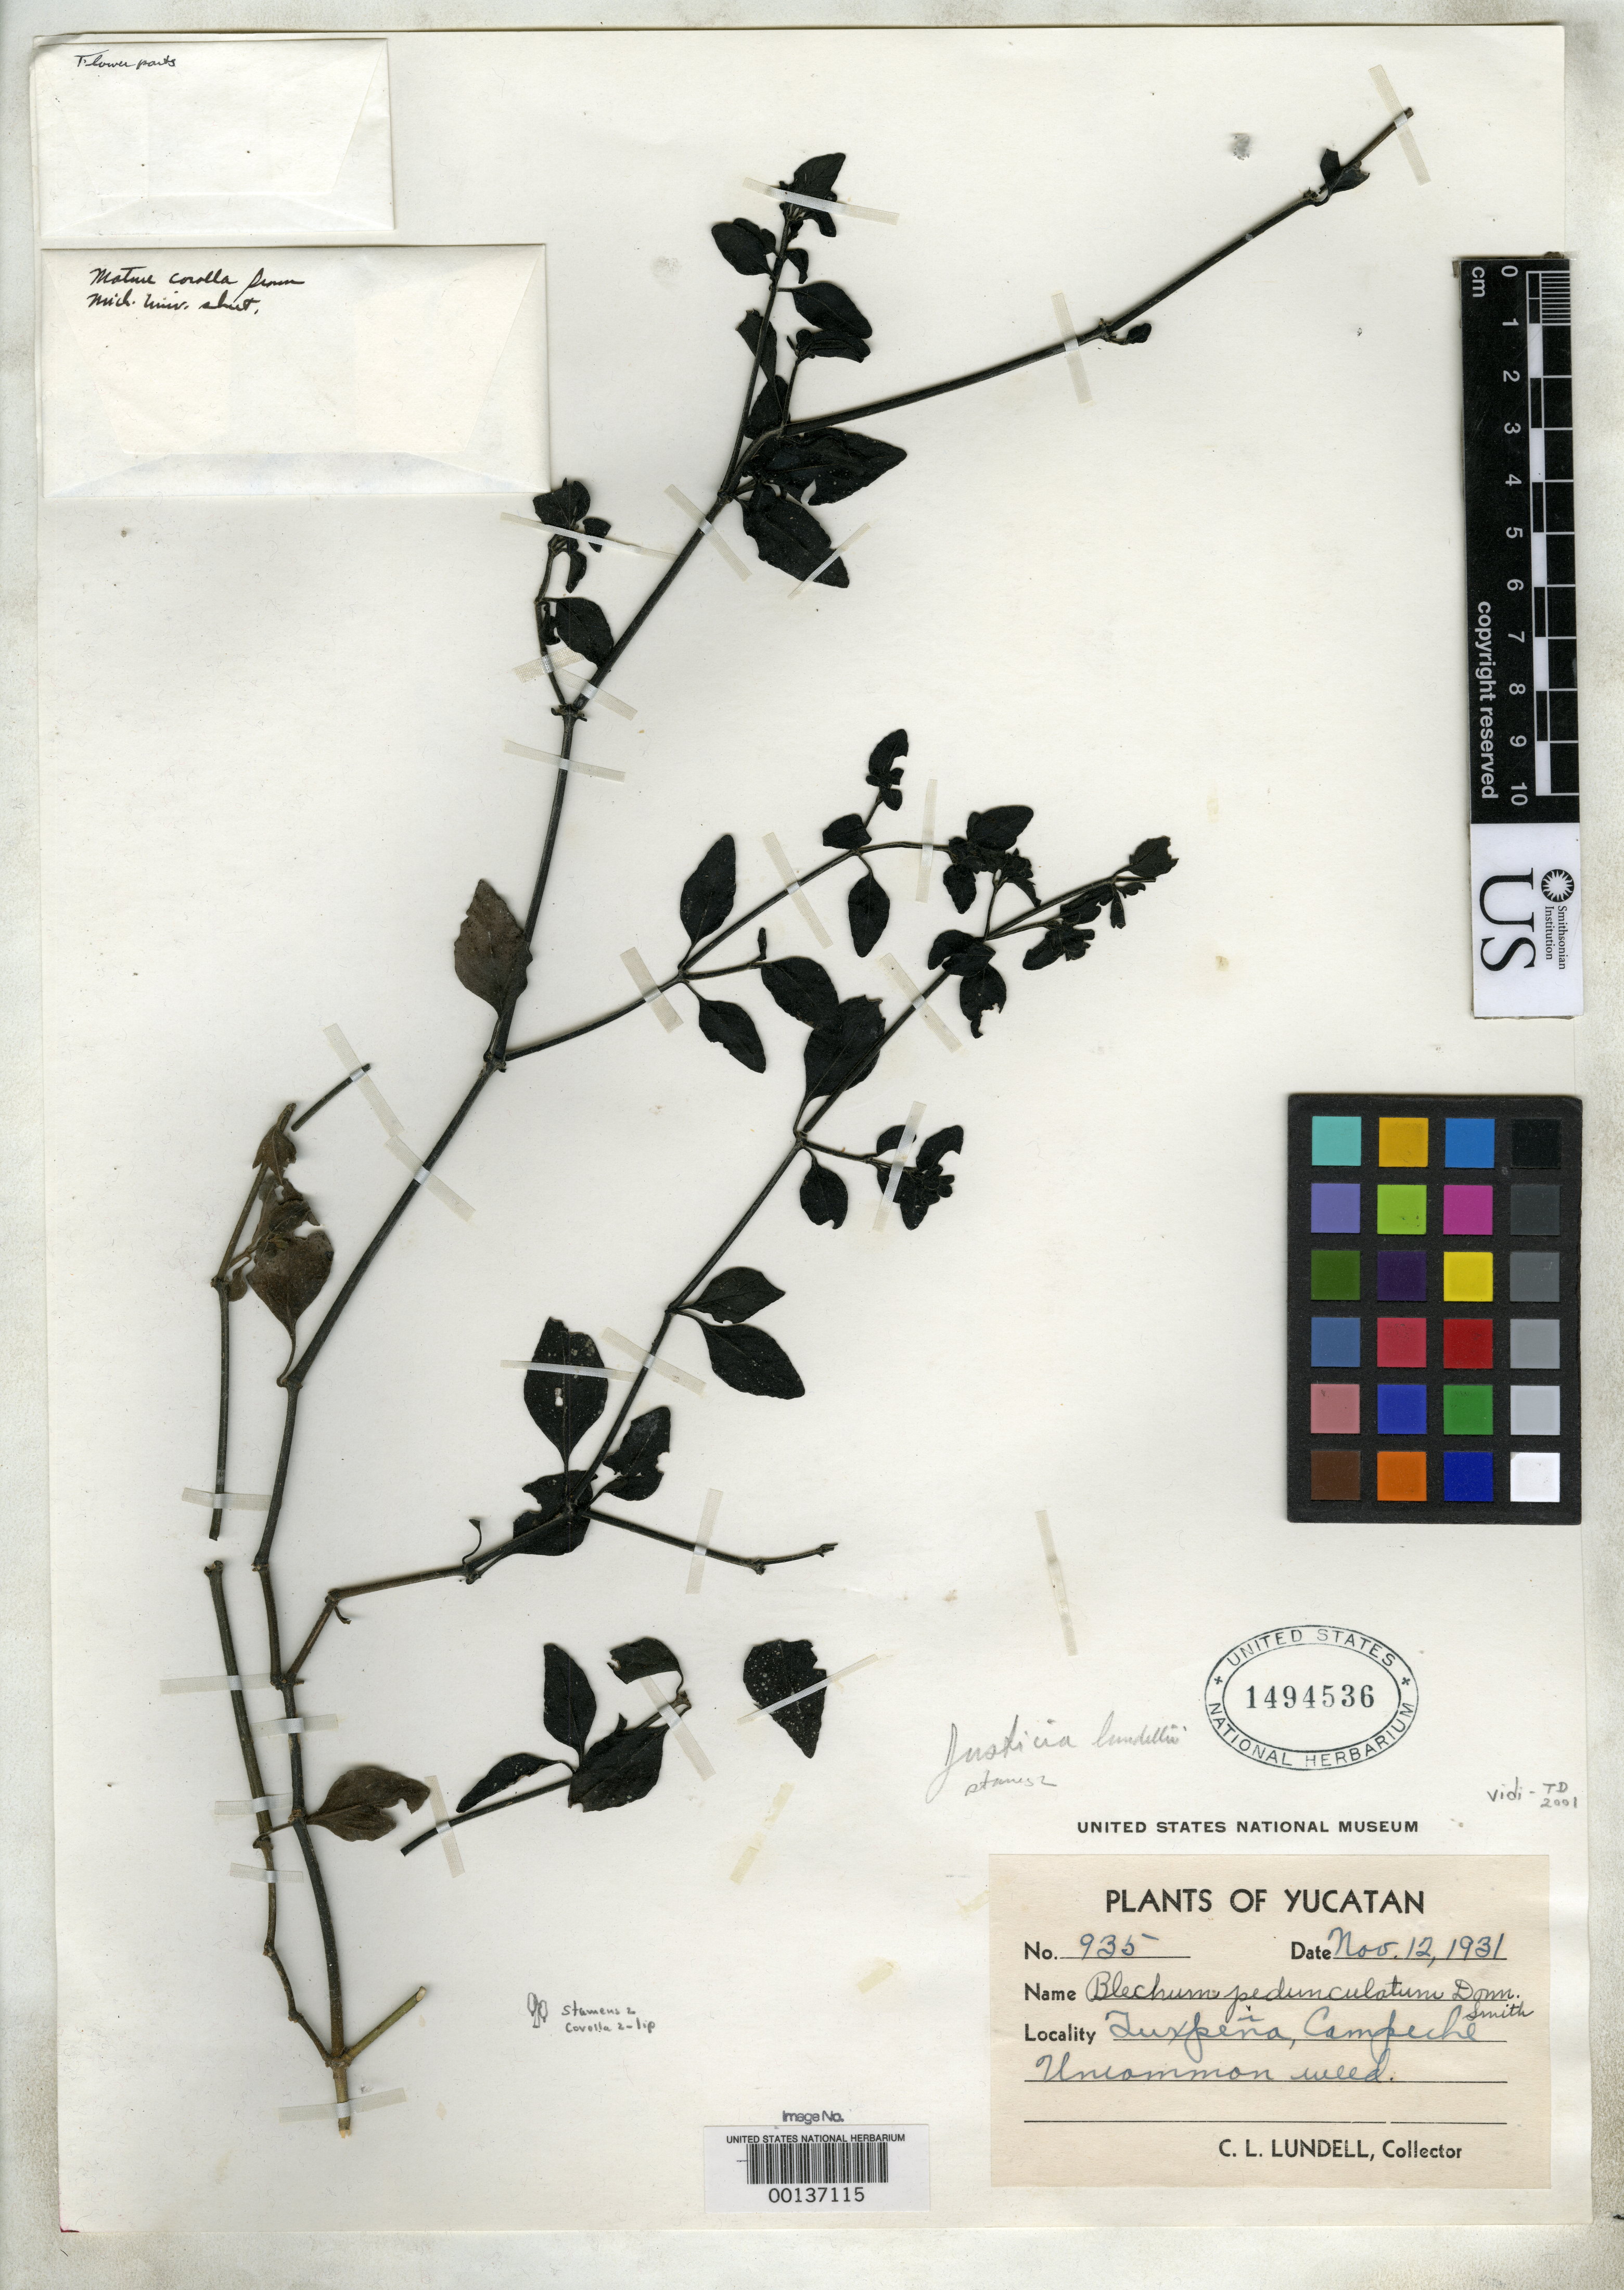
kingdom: Plantae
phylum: Tracheophyta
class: Magnoliopsida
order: Lamiales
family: Acanthaceae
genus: Justicia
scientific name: Justicia lundellii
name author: Leonard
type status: Holotype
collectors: C. L. Lundell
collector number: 935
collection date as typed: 12 Nov 1931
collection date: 1931-11-12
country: Mexico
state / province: Campeche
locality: Tuxpena.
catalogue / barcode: US 1494536